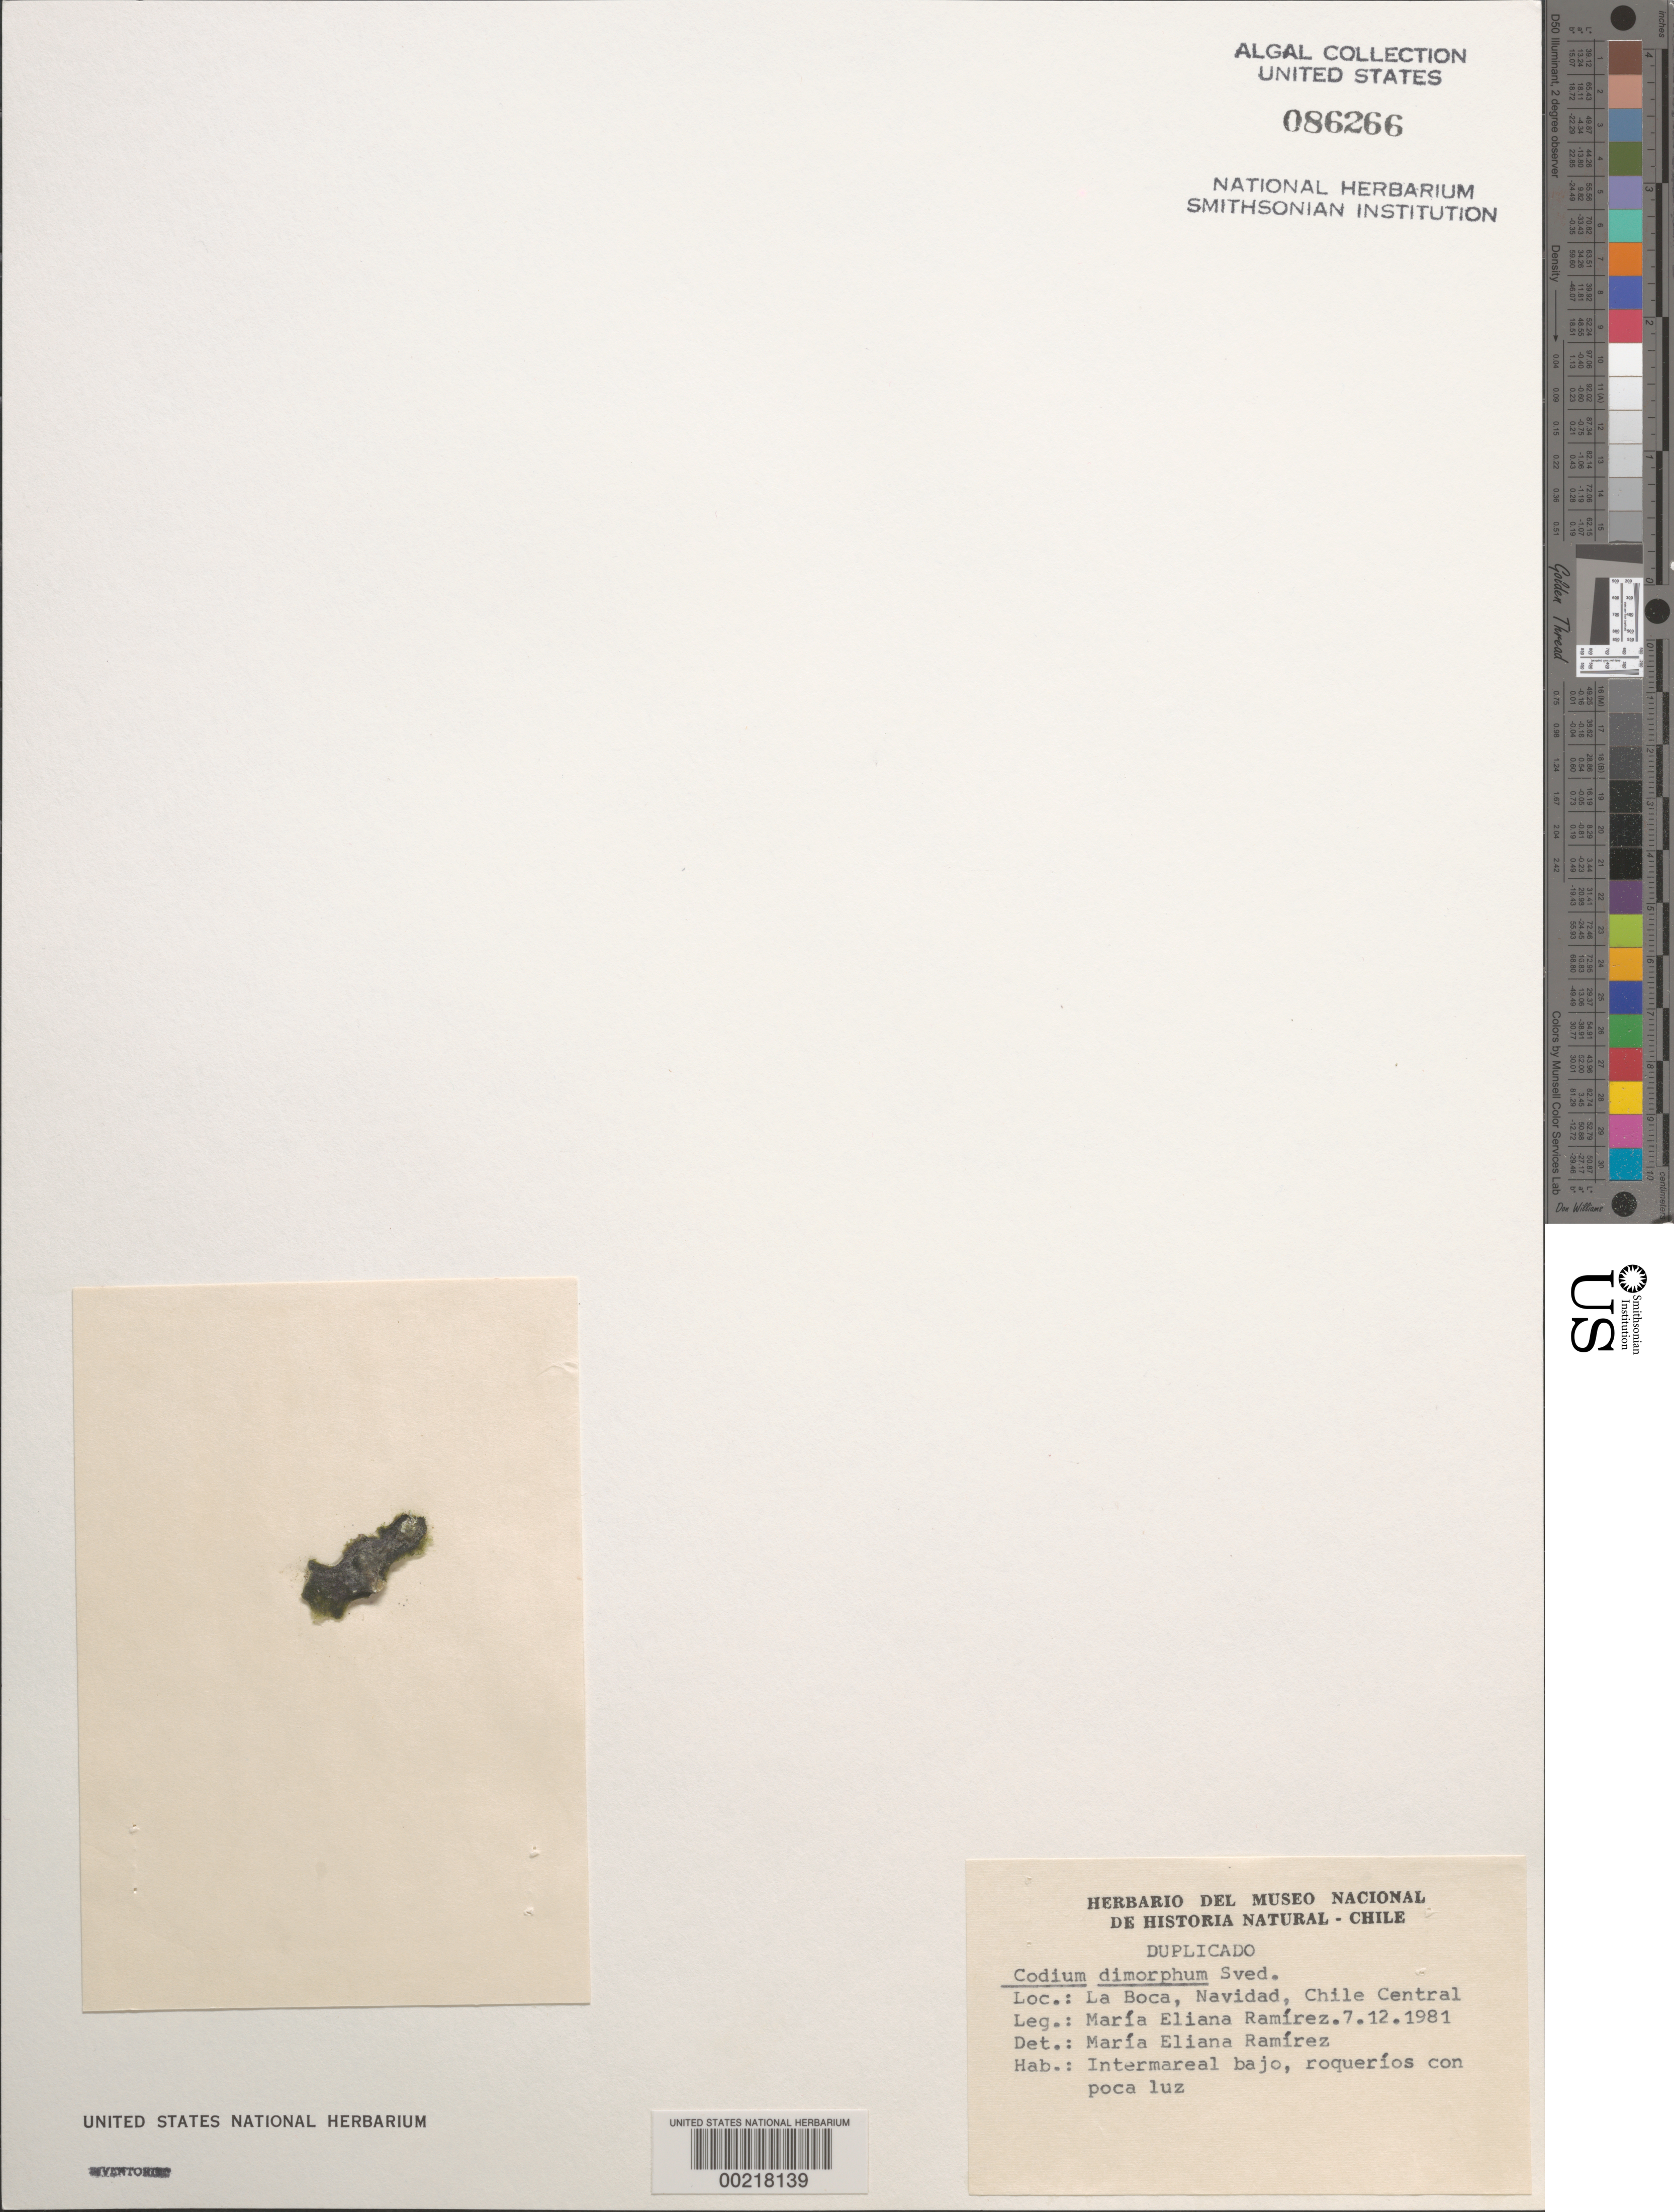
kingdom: Plantae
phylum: Chlorophyta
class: Ulvophyceae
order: Bryopsidales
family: Codiaceae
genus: Codium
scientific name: Codium dimorphum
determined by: Ramírez, M. E.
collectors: M. E. Ramirez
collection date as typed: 07 Dec 1981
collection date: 1981-12-07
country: Chile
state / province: Región Metropolitana (RM)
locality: La boca, navidad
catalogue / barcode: US 86266